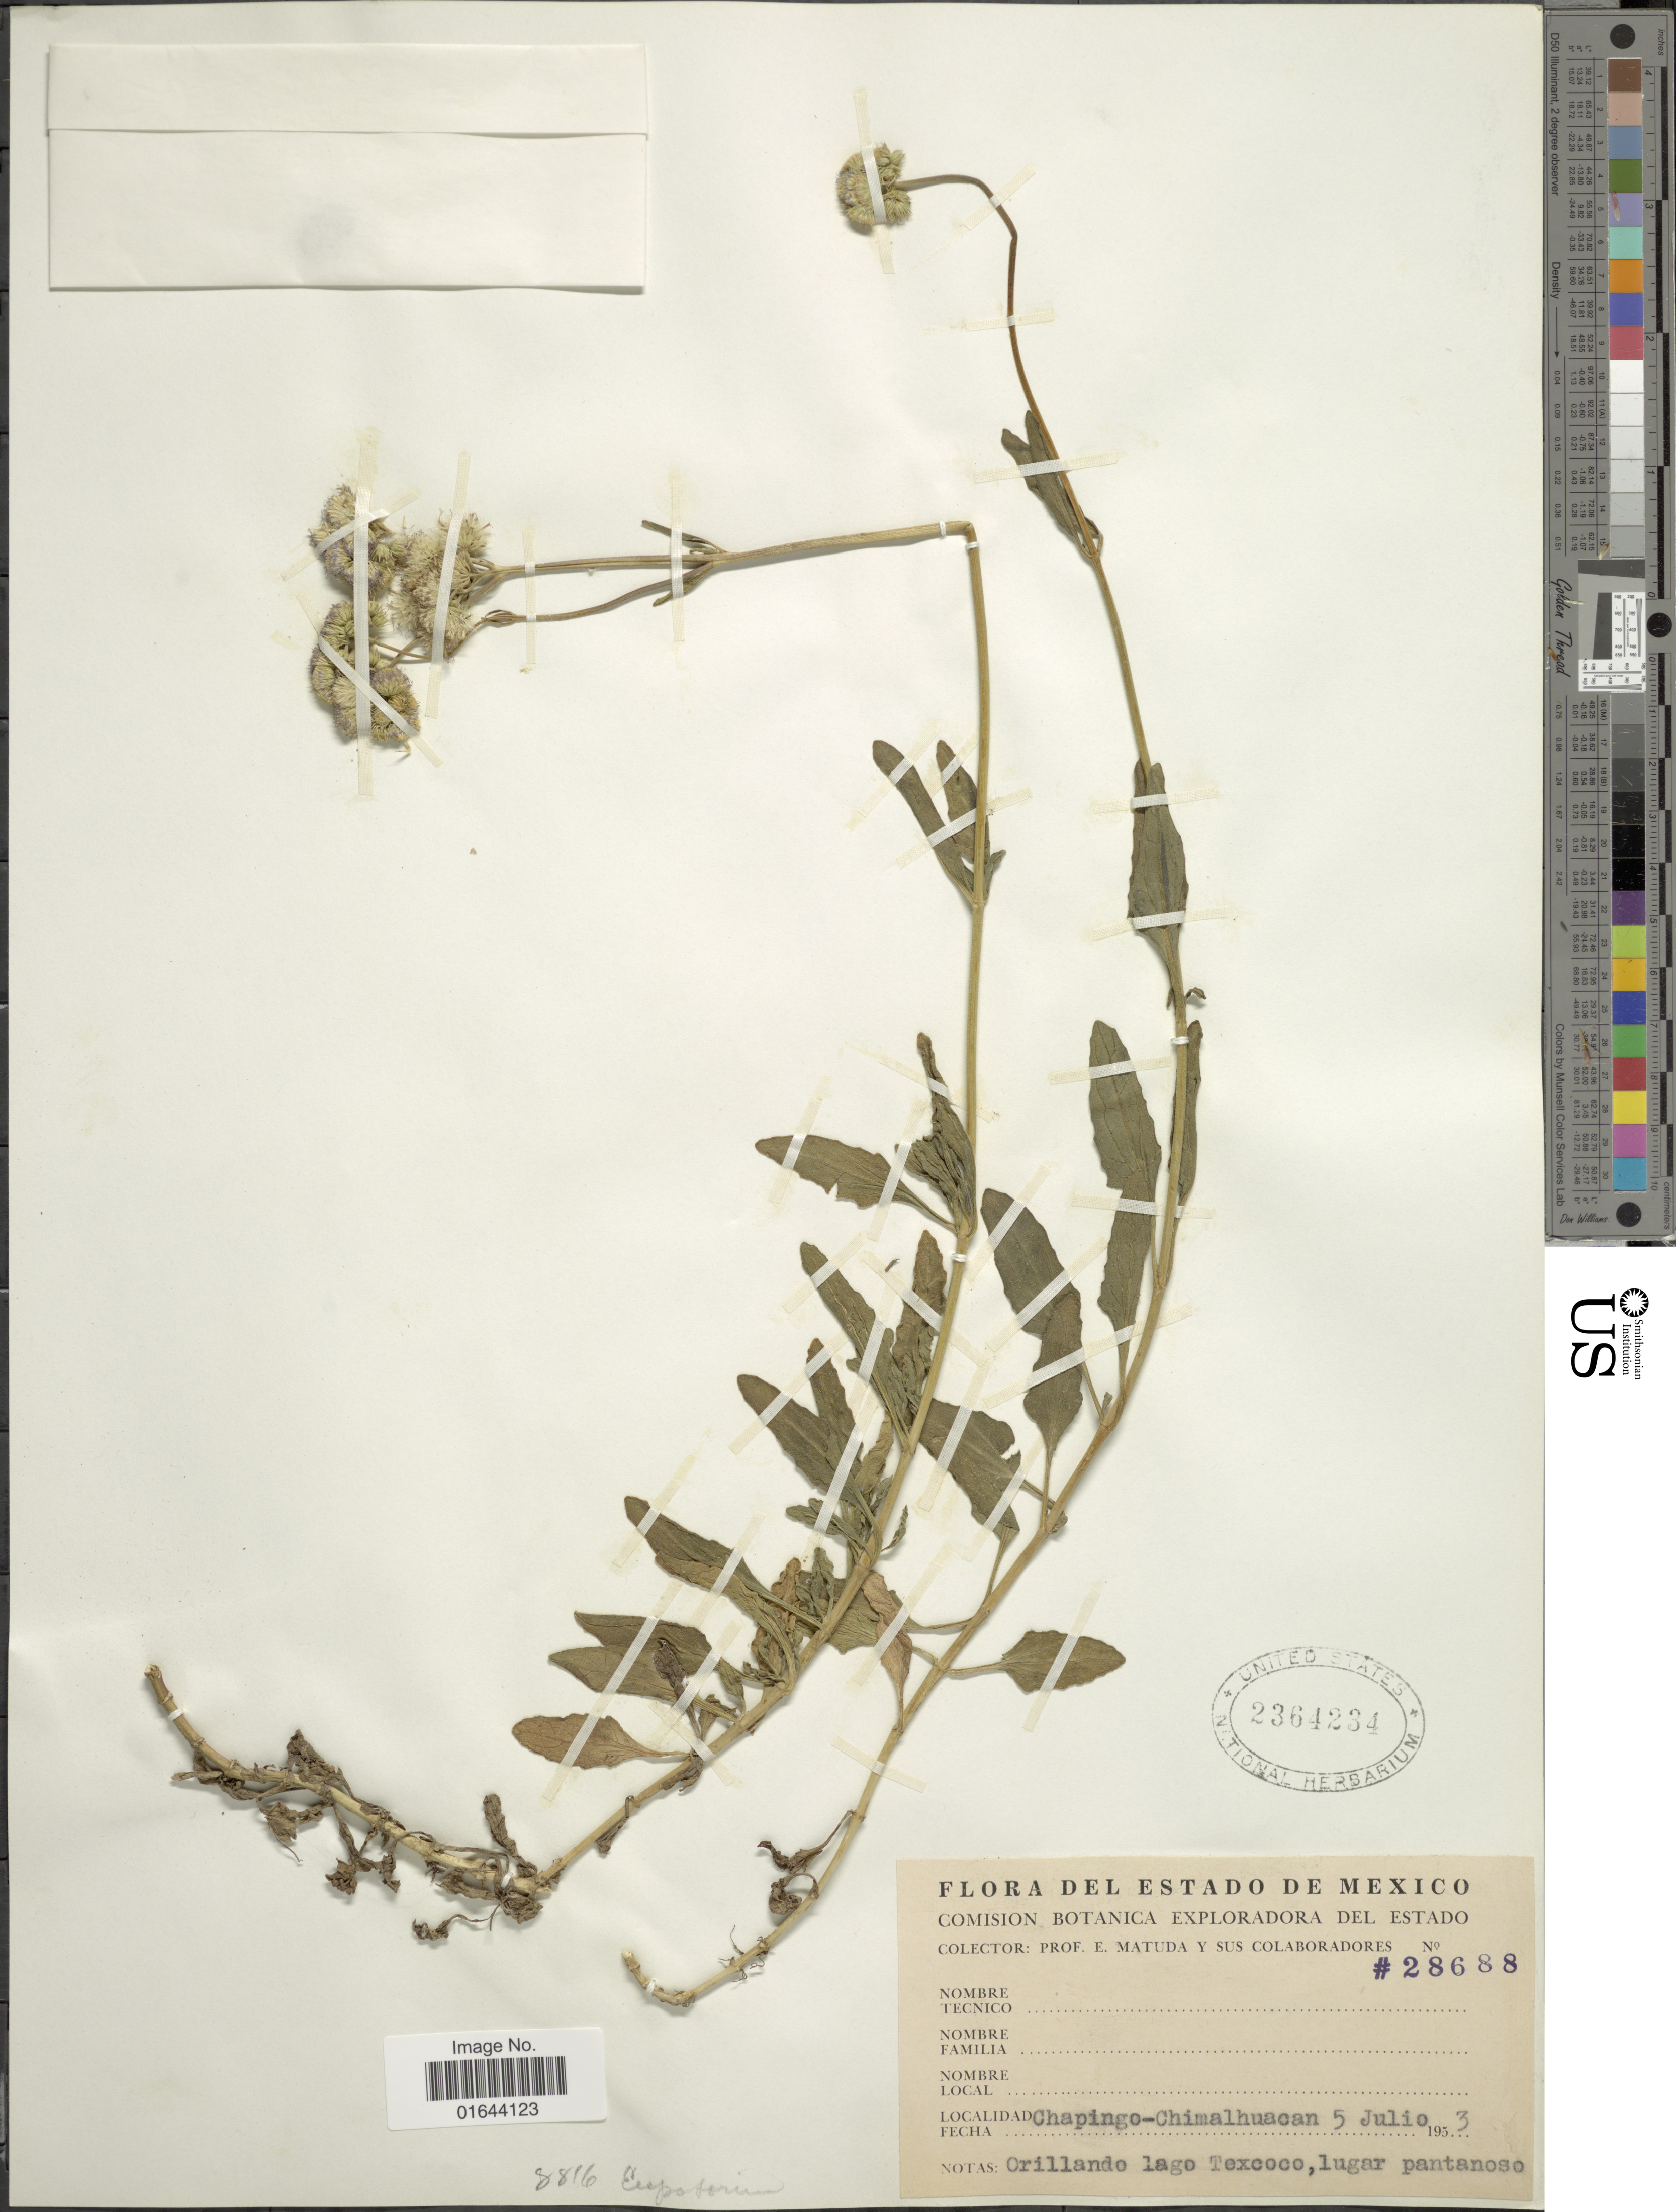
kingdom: Plantae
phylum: Tracheophyta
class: Magnoliopsida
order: Asterales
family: Asteraceae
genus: Conoclinium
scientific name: Conoclinium betonicifolium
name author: (Mill.) R.M. King & H. Rob.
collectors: E. Matuda & et al.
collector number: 28688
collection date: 1953-07-05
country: Mexico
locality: Chapingo-Chimalhuacan.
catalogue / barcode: US 2364234